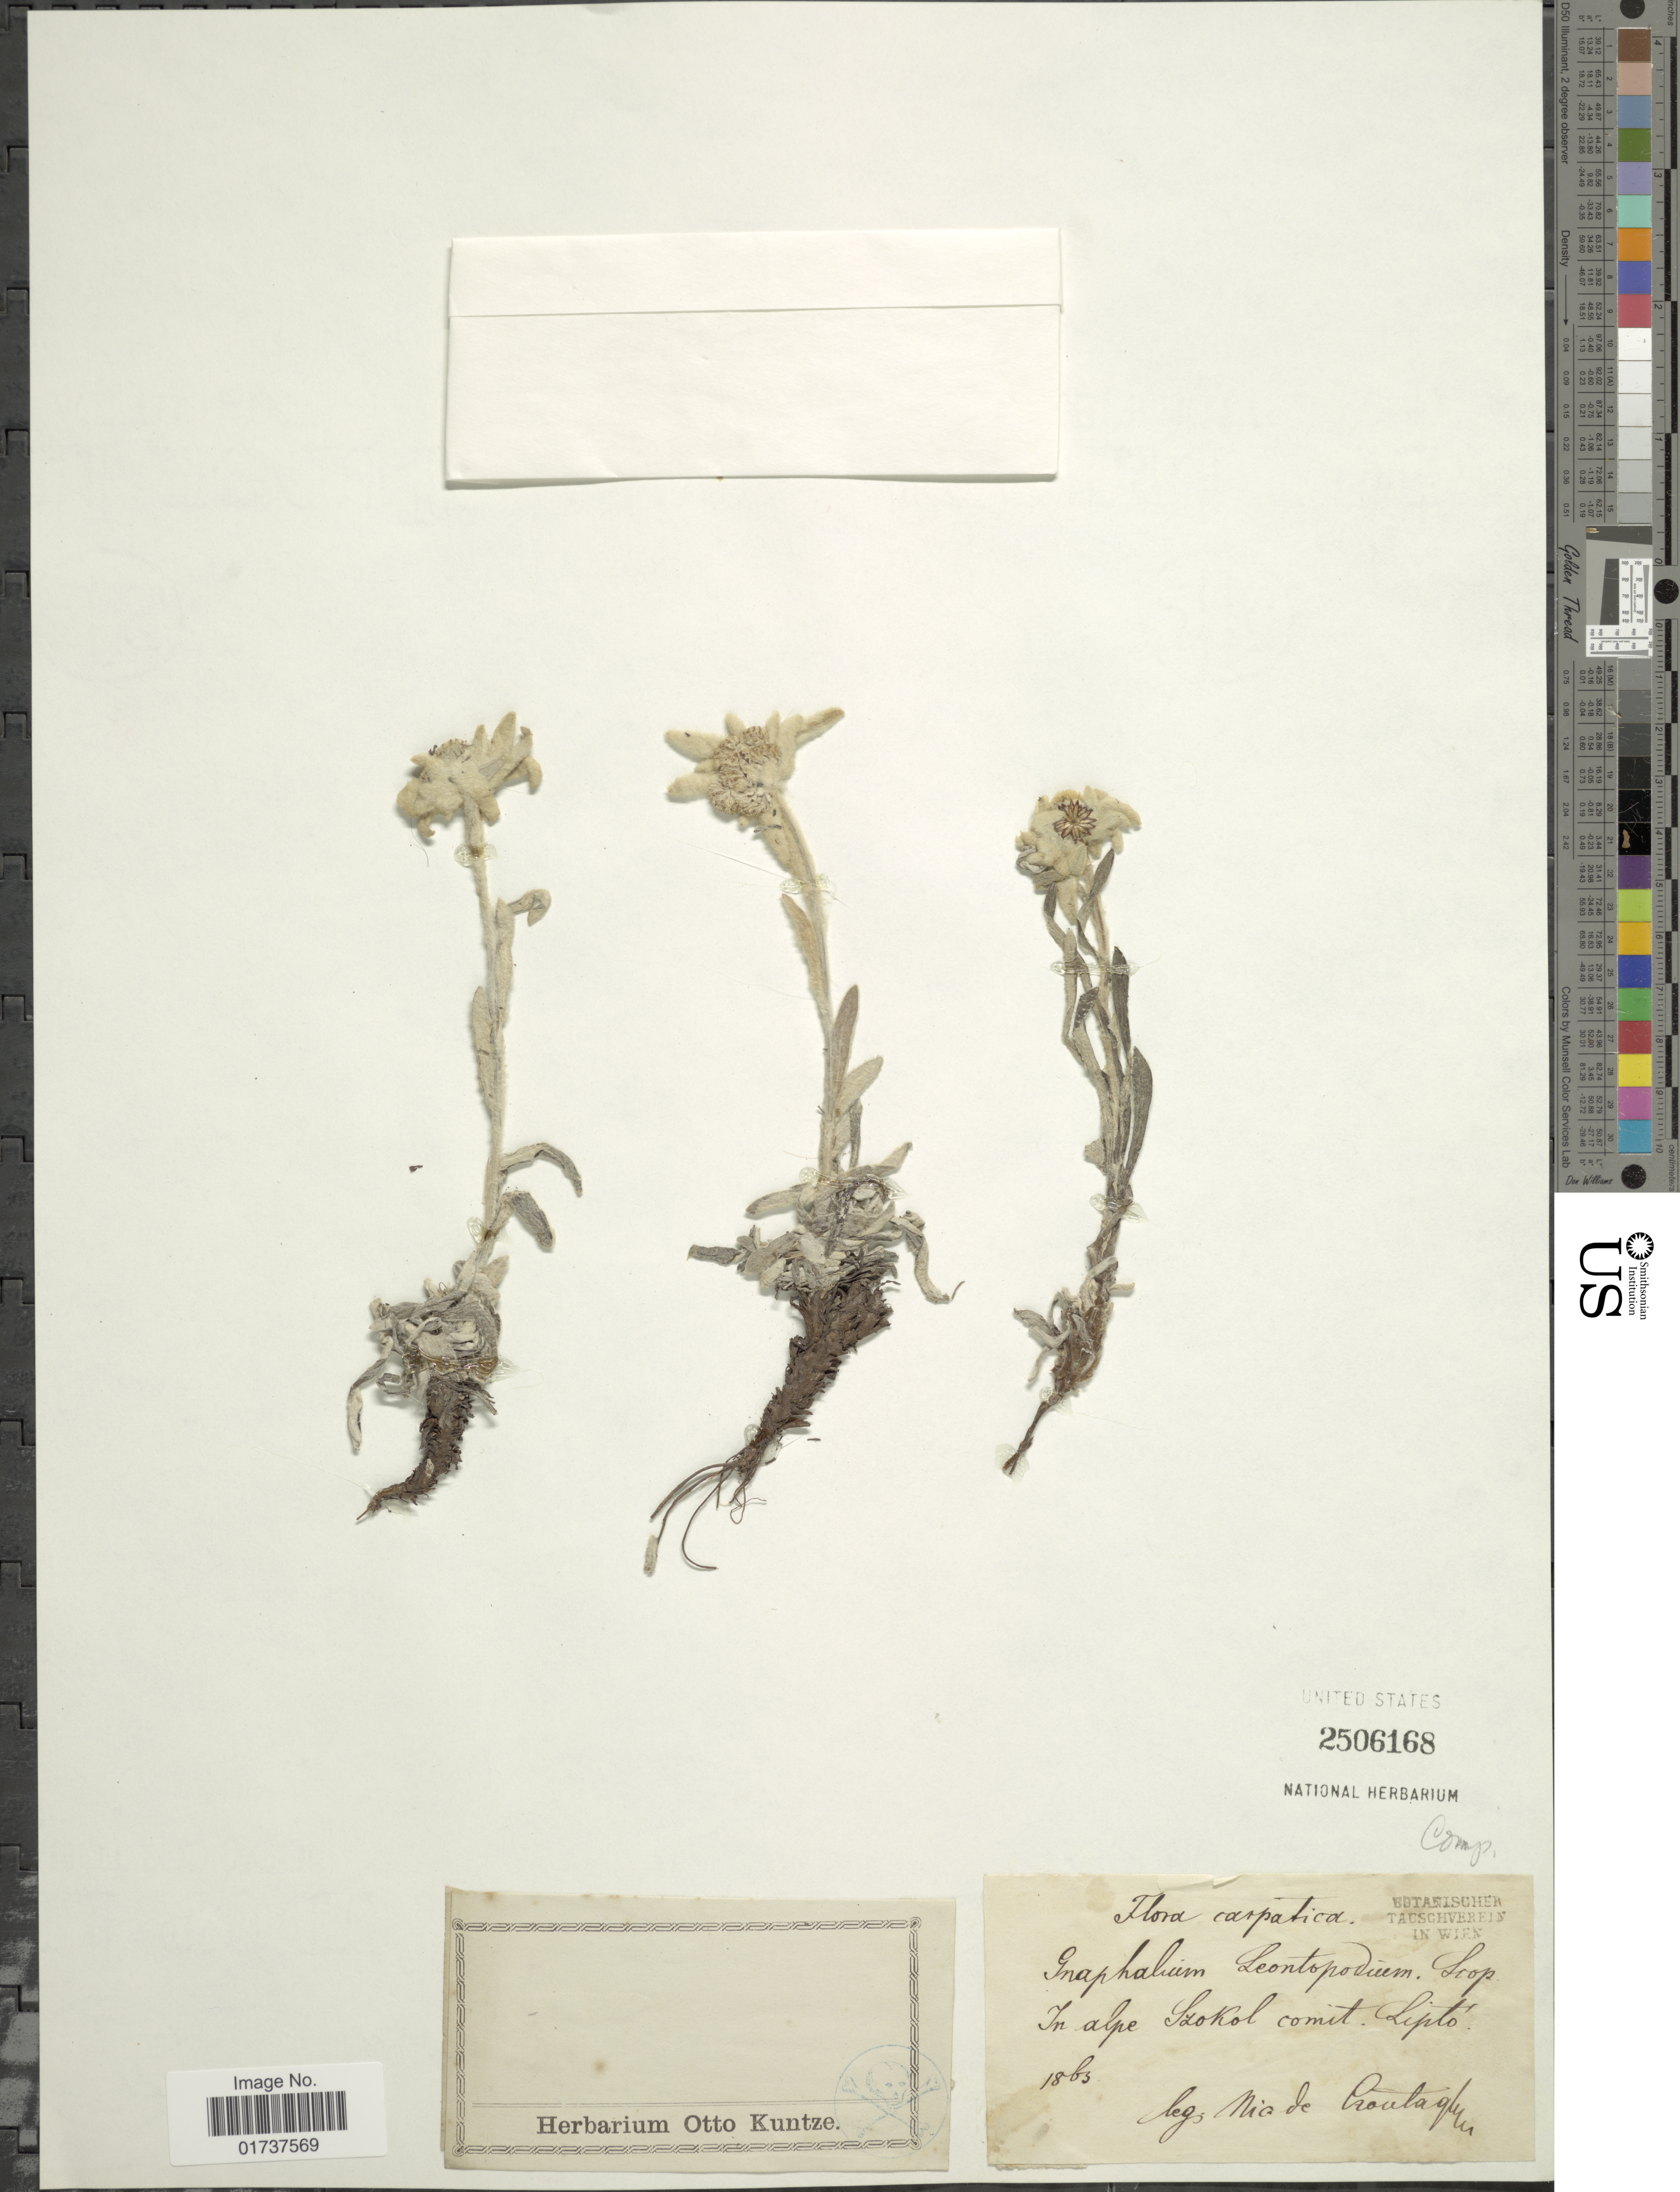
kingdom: Plantae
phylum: Tracheophyta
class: Magnoliopsida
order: Asterales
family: Asteraceae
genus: Gnaphalium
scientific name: Gnaphalium leontopodium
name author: Sch. Bip.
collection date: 1863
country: Hungary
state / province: Borsod-Abaúj-Zemplén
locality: Carpatica, In Alpe Szokol comit, Lipto [interpreted]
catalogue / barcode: US 2506168